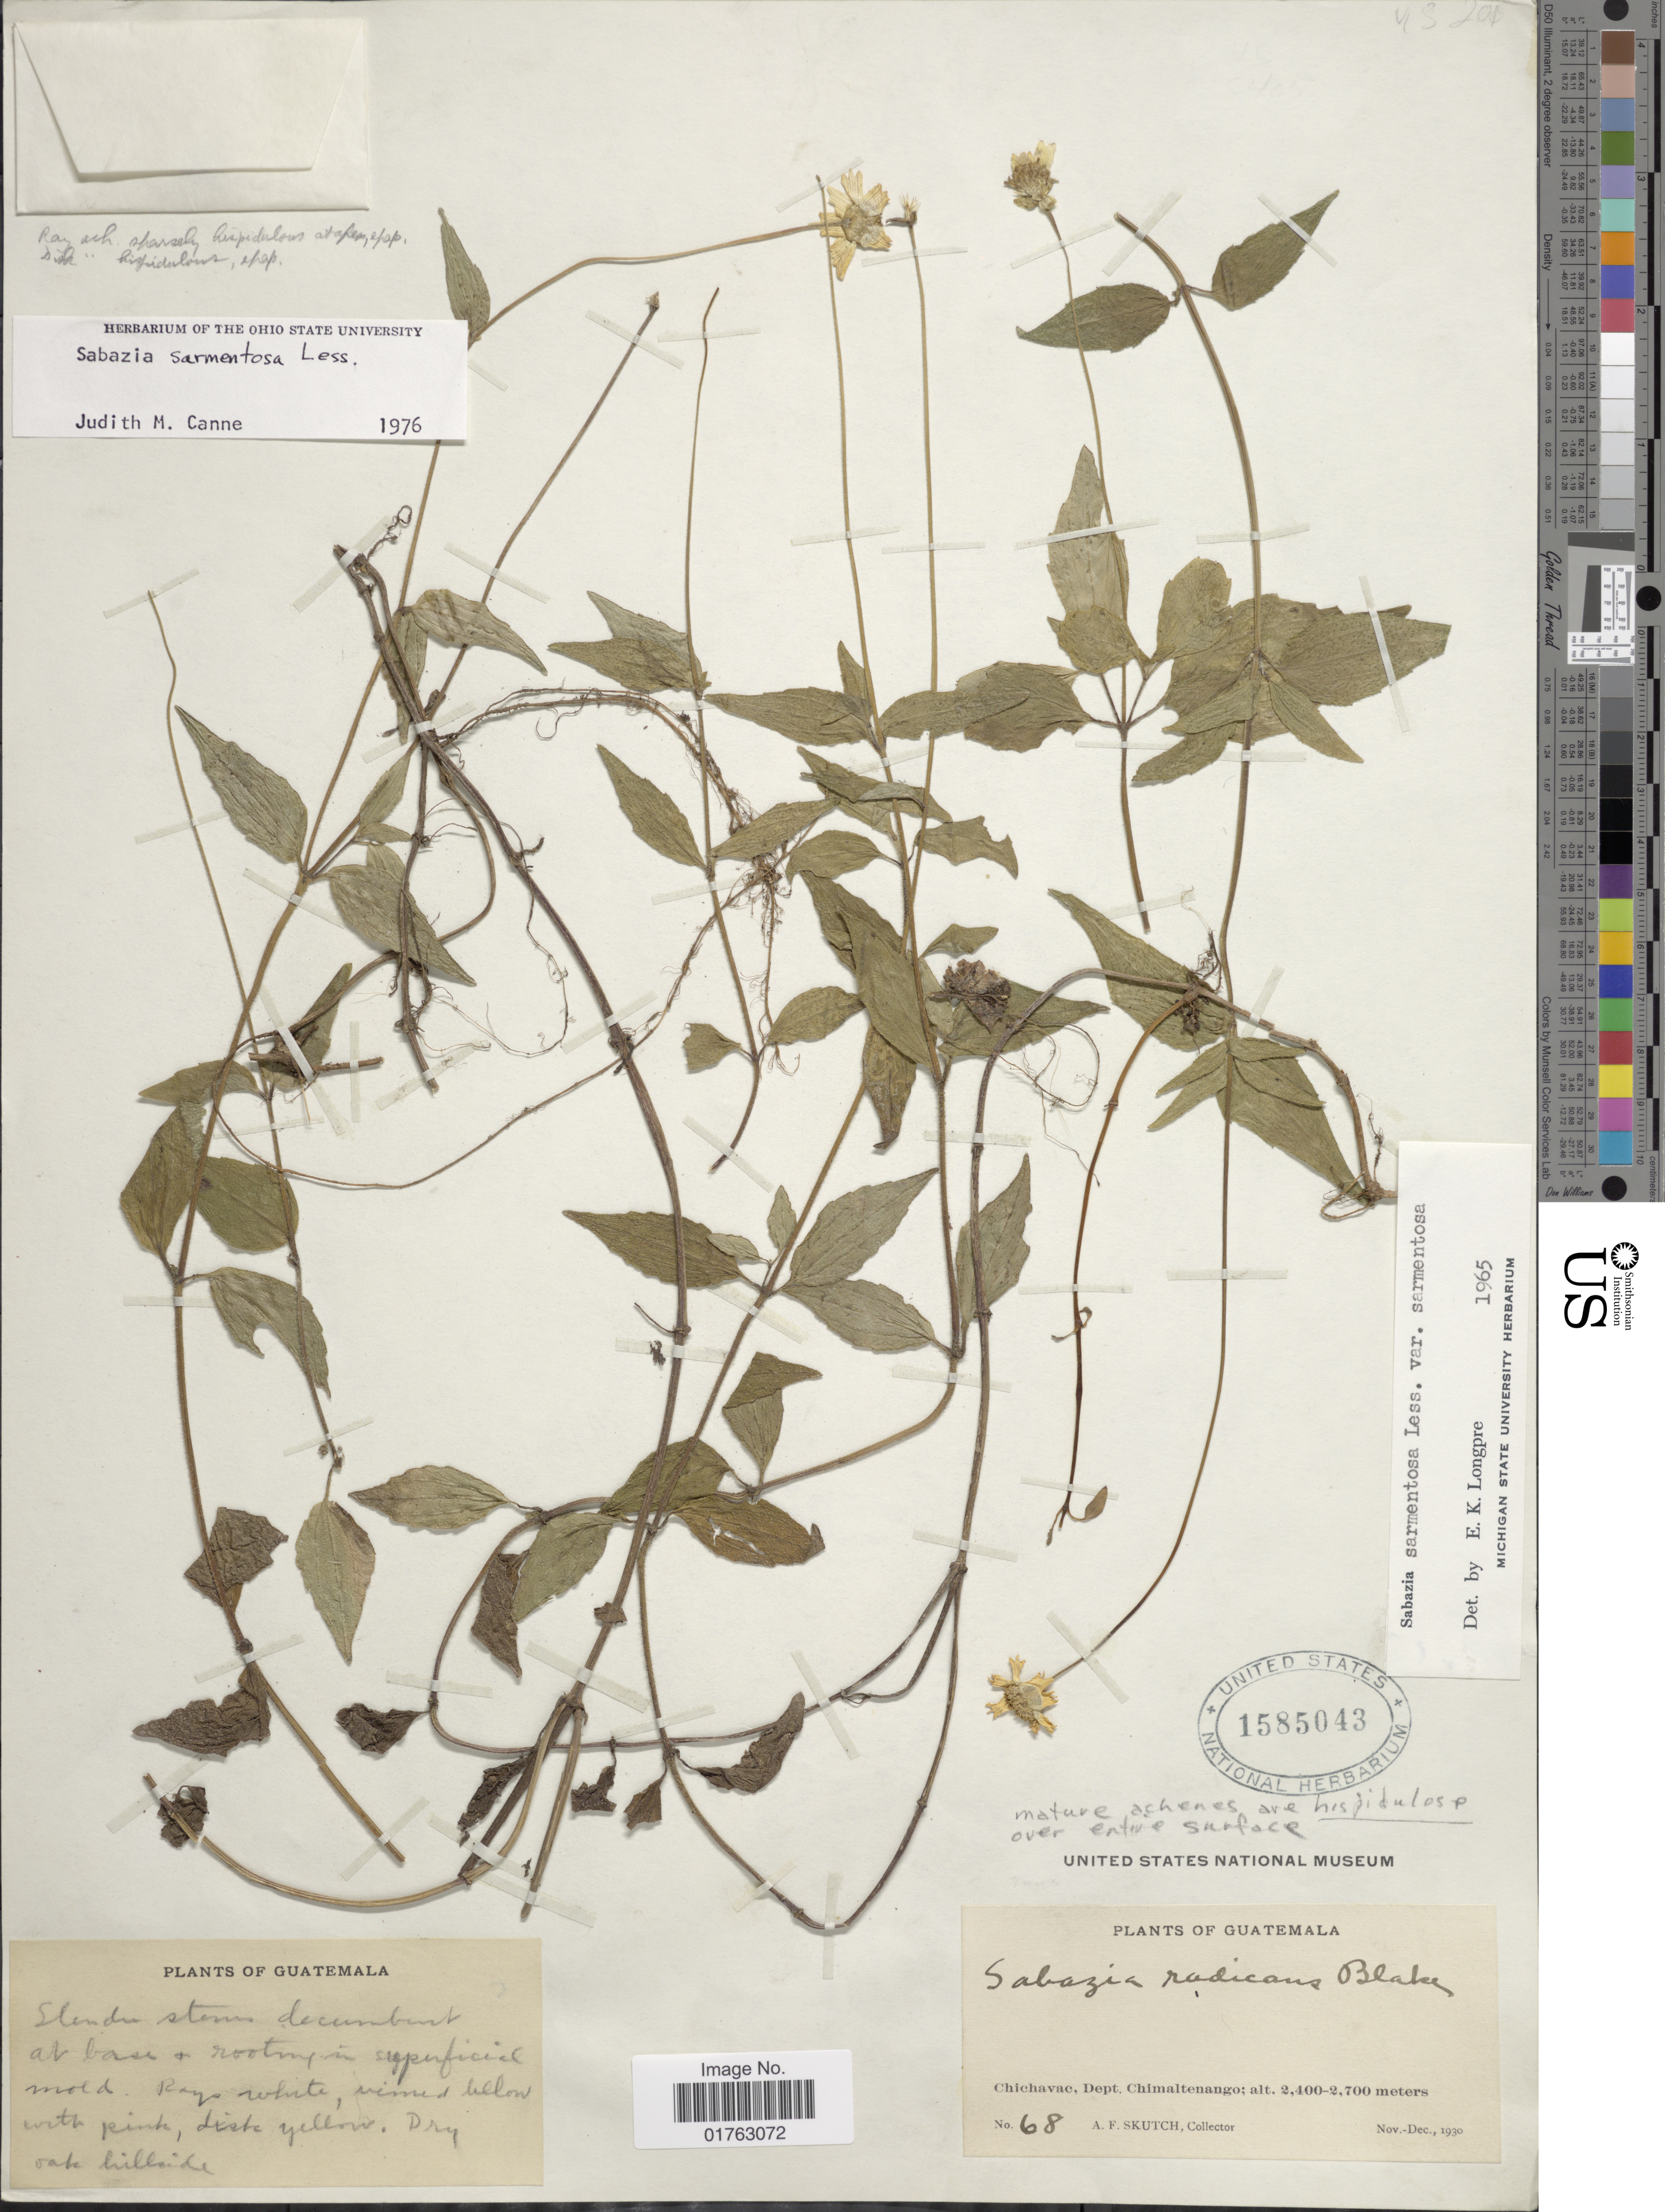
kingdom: Plantae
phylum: Tracheophyta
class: Magnoliopsida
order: Asterales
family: Asteraceae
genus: Sabazia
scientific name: Sabazia sarmentosa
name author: Less.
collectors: A. F. Skutch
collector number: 68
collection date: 1930-11/1930-12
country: Guatemala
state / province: Chimaltenango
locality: Chichavac, Dept. Chimaltenango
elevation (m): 2400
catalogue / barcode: US 1585043